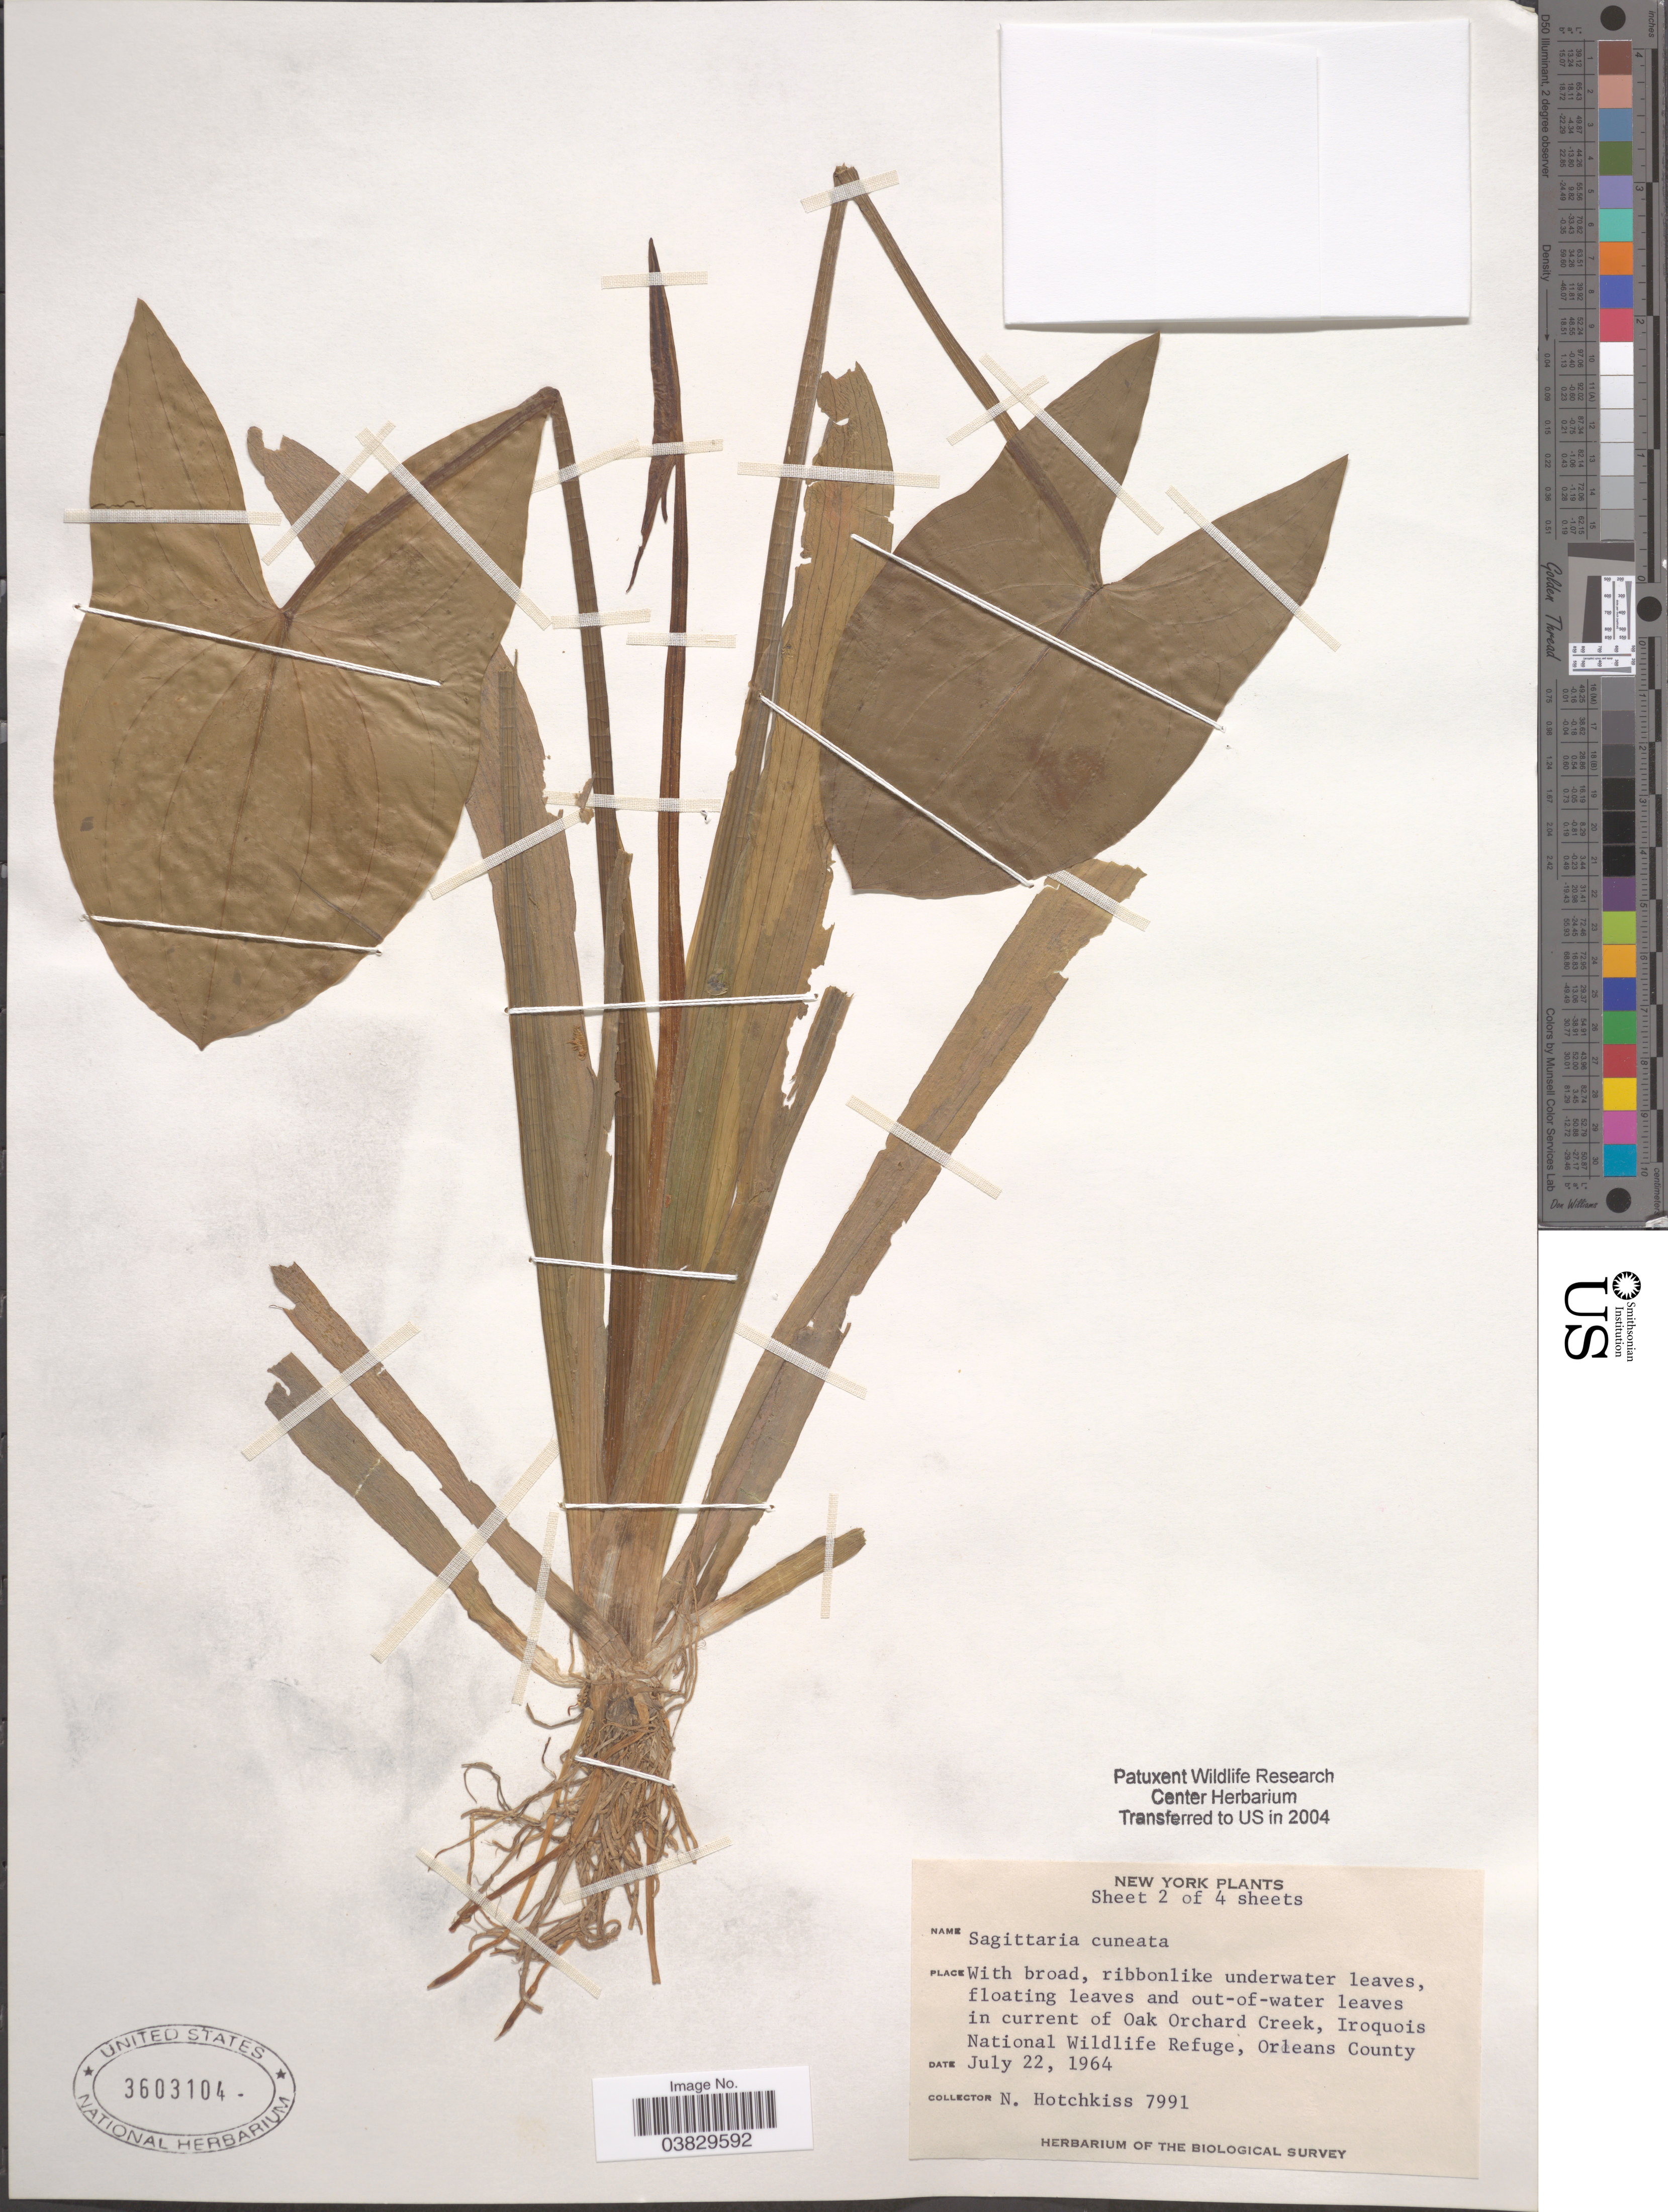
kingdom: Plantae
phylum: Tracheophyta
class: Liliopsida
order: Alismatales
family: Alismataceae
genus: Sagittaria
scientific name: Sagittaria cuneata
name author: E. Sheld.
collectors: N. Hotchkiss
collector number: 7991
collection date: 1964-07-22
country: United States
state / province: New York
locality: In current of Oak Orchard Creek, Iroquois National Wildlife Refuge, Orleans County.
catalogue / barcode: US 3603104